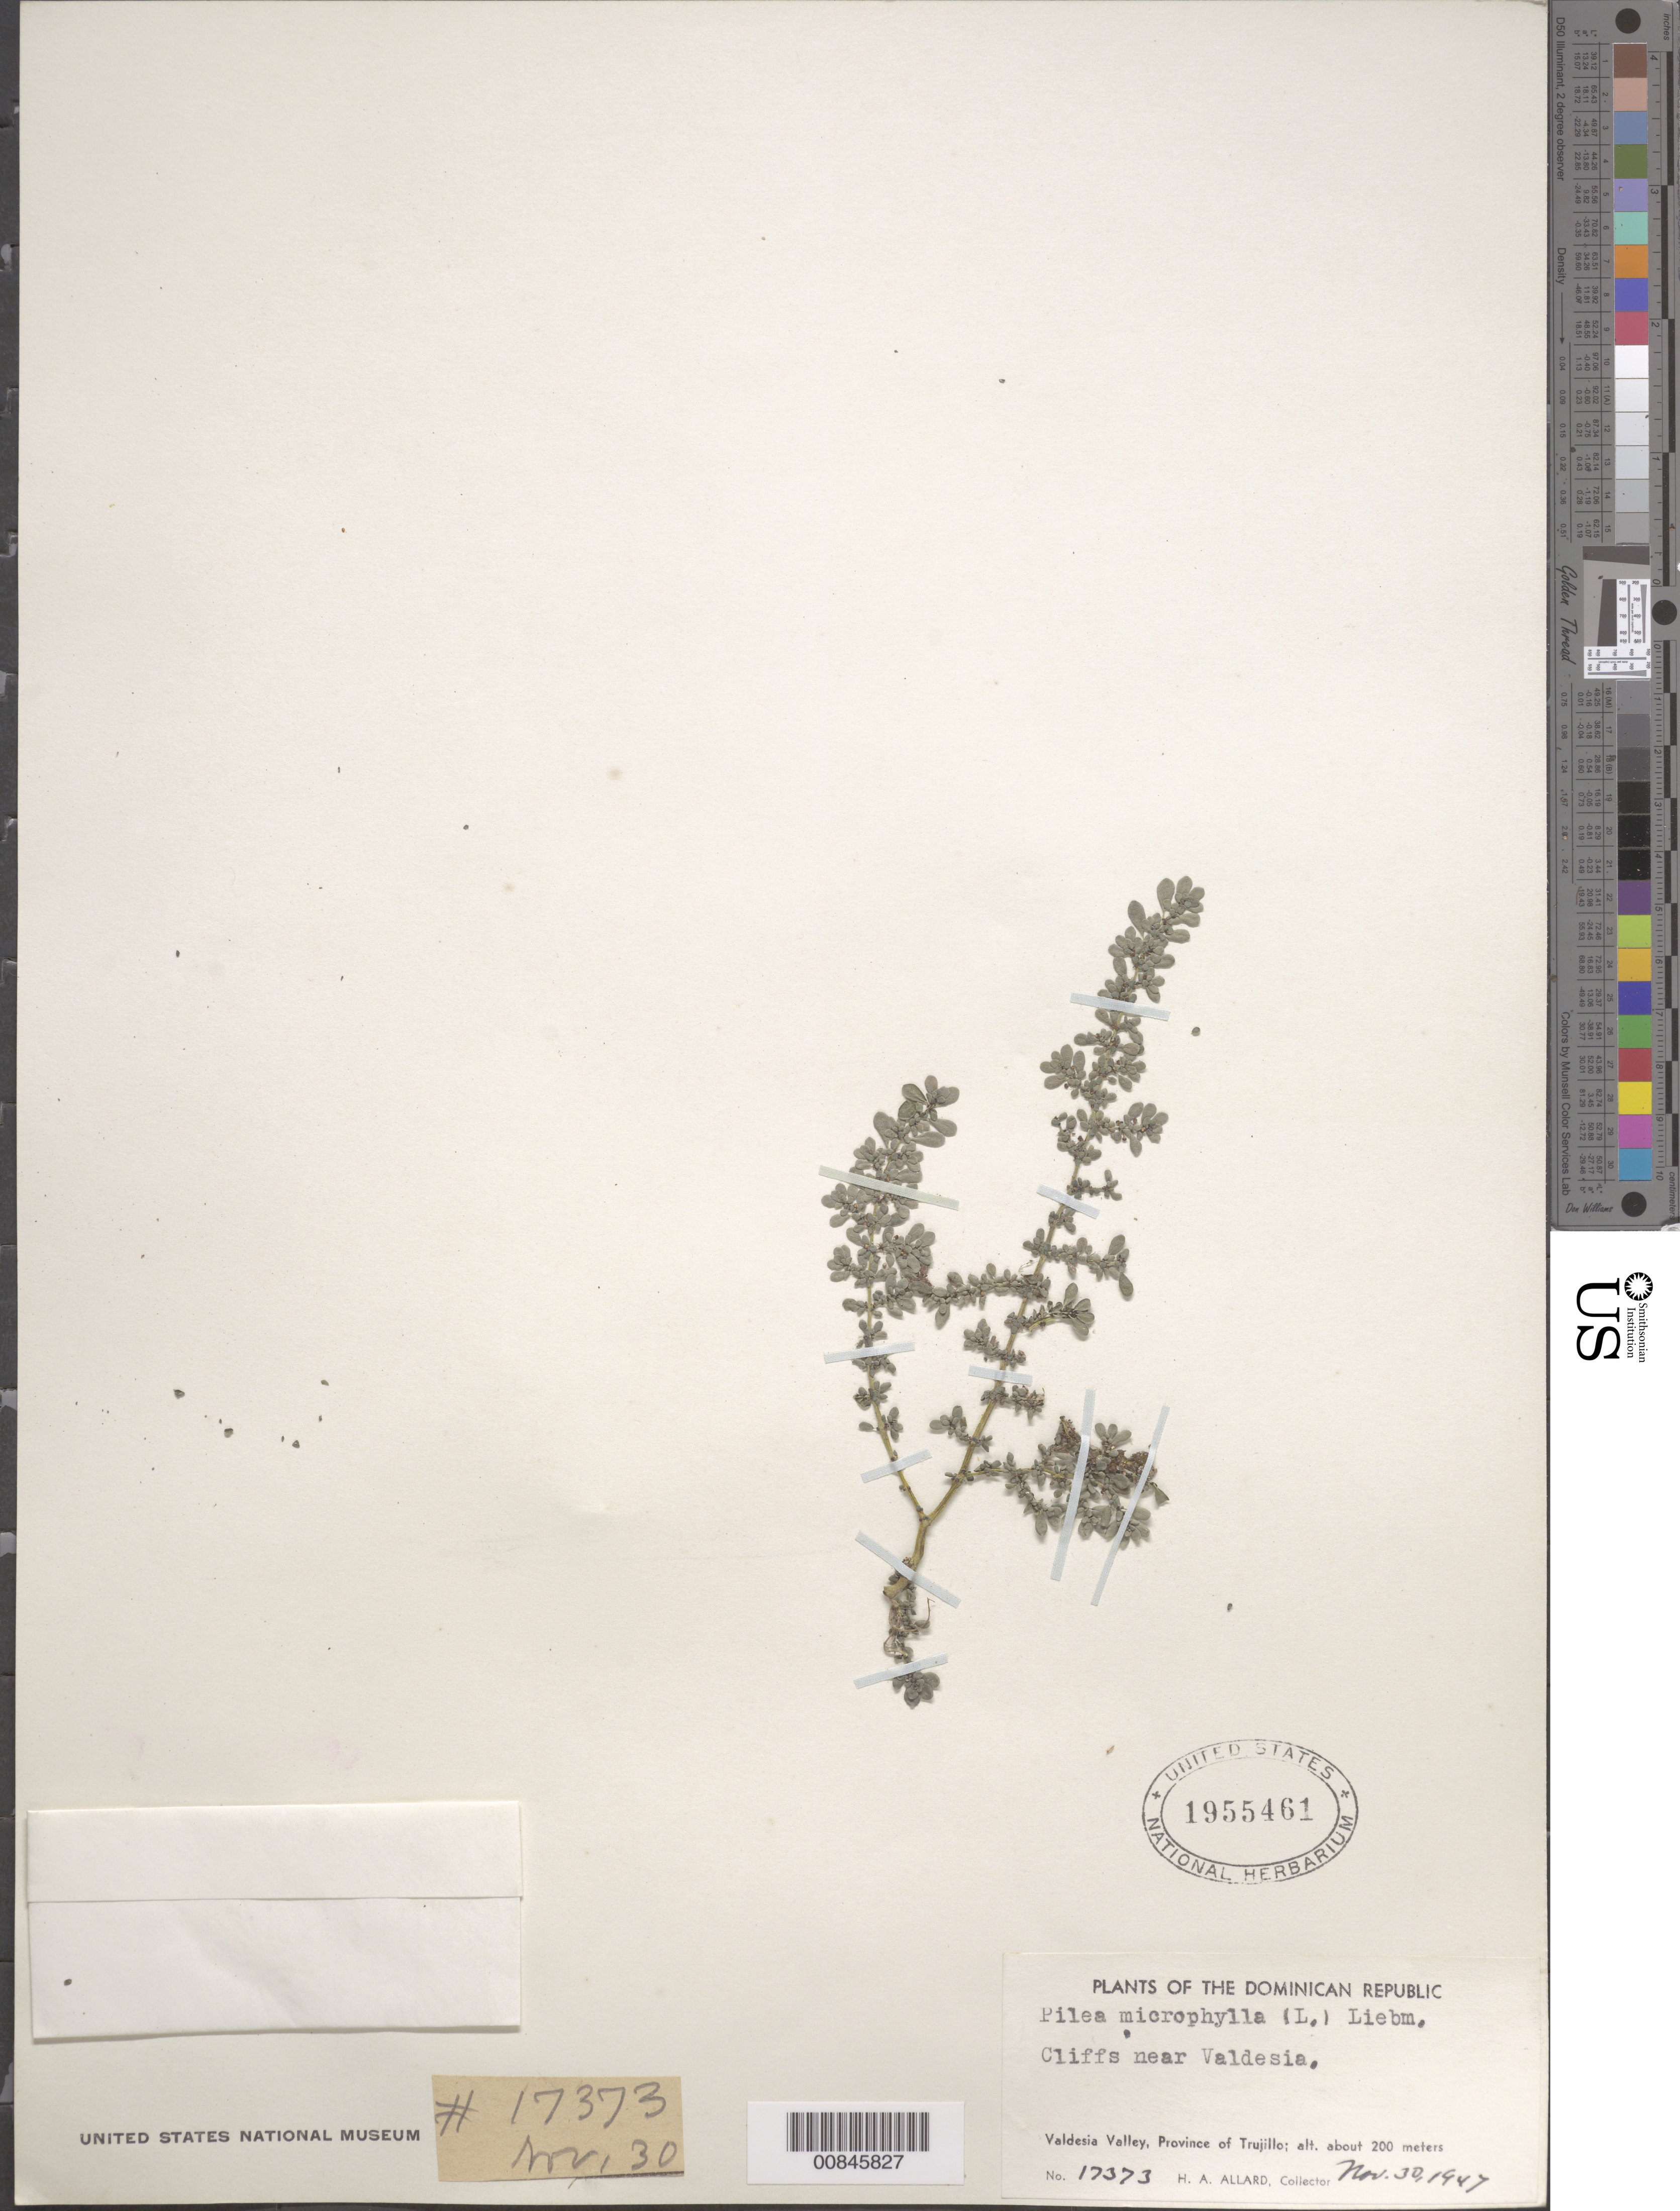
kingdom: Plantae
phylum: Tracheophyta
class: Magnoliopsida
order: Rosales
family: Urticaceae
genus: Pilea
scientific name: Pilea microphylla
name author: (L.) Liebm.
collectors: H. A. Allard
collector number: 17373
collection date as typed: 30 Nov 1947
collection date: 1947-11-30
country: Dominican Republic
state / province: San Cristóbal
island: Hispaniola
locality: Cliffs near Valdesia, Valdesia Valley, Province of Trujillo (obsolete).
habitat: Cliffs.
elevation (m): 200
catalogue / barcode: US 1955461